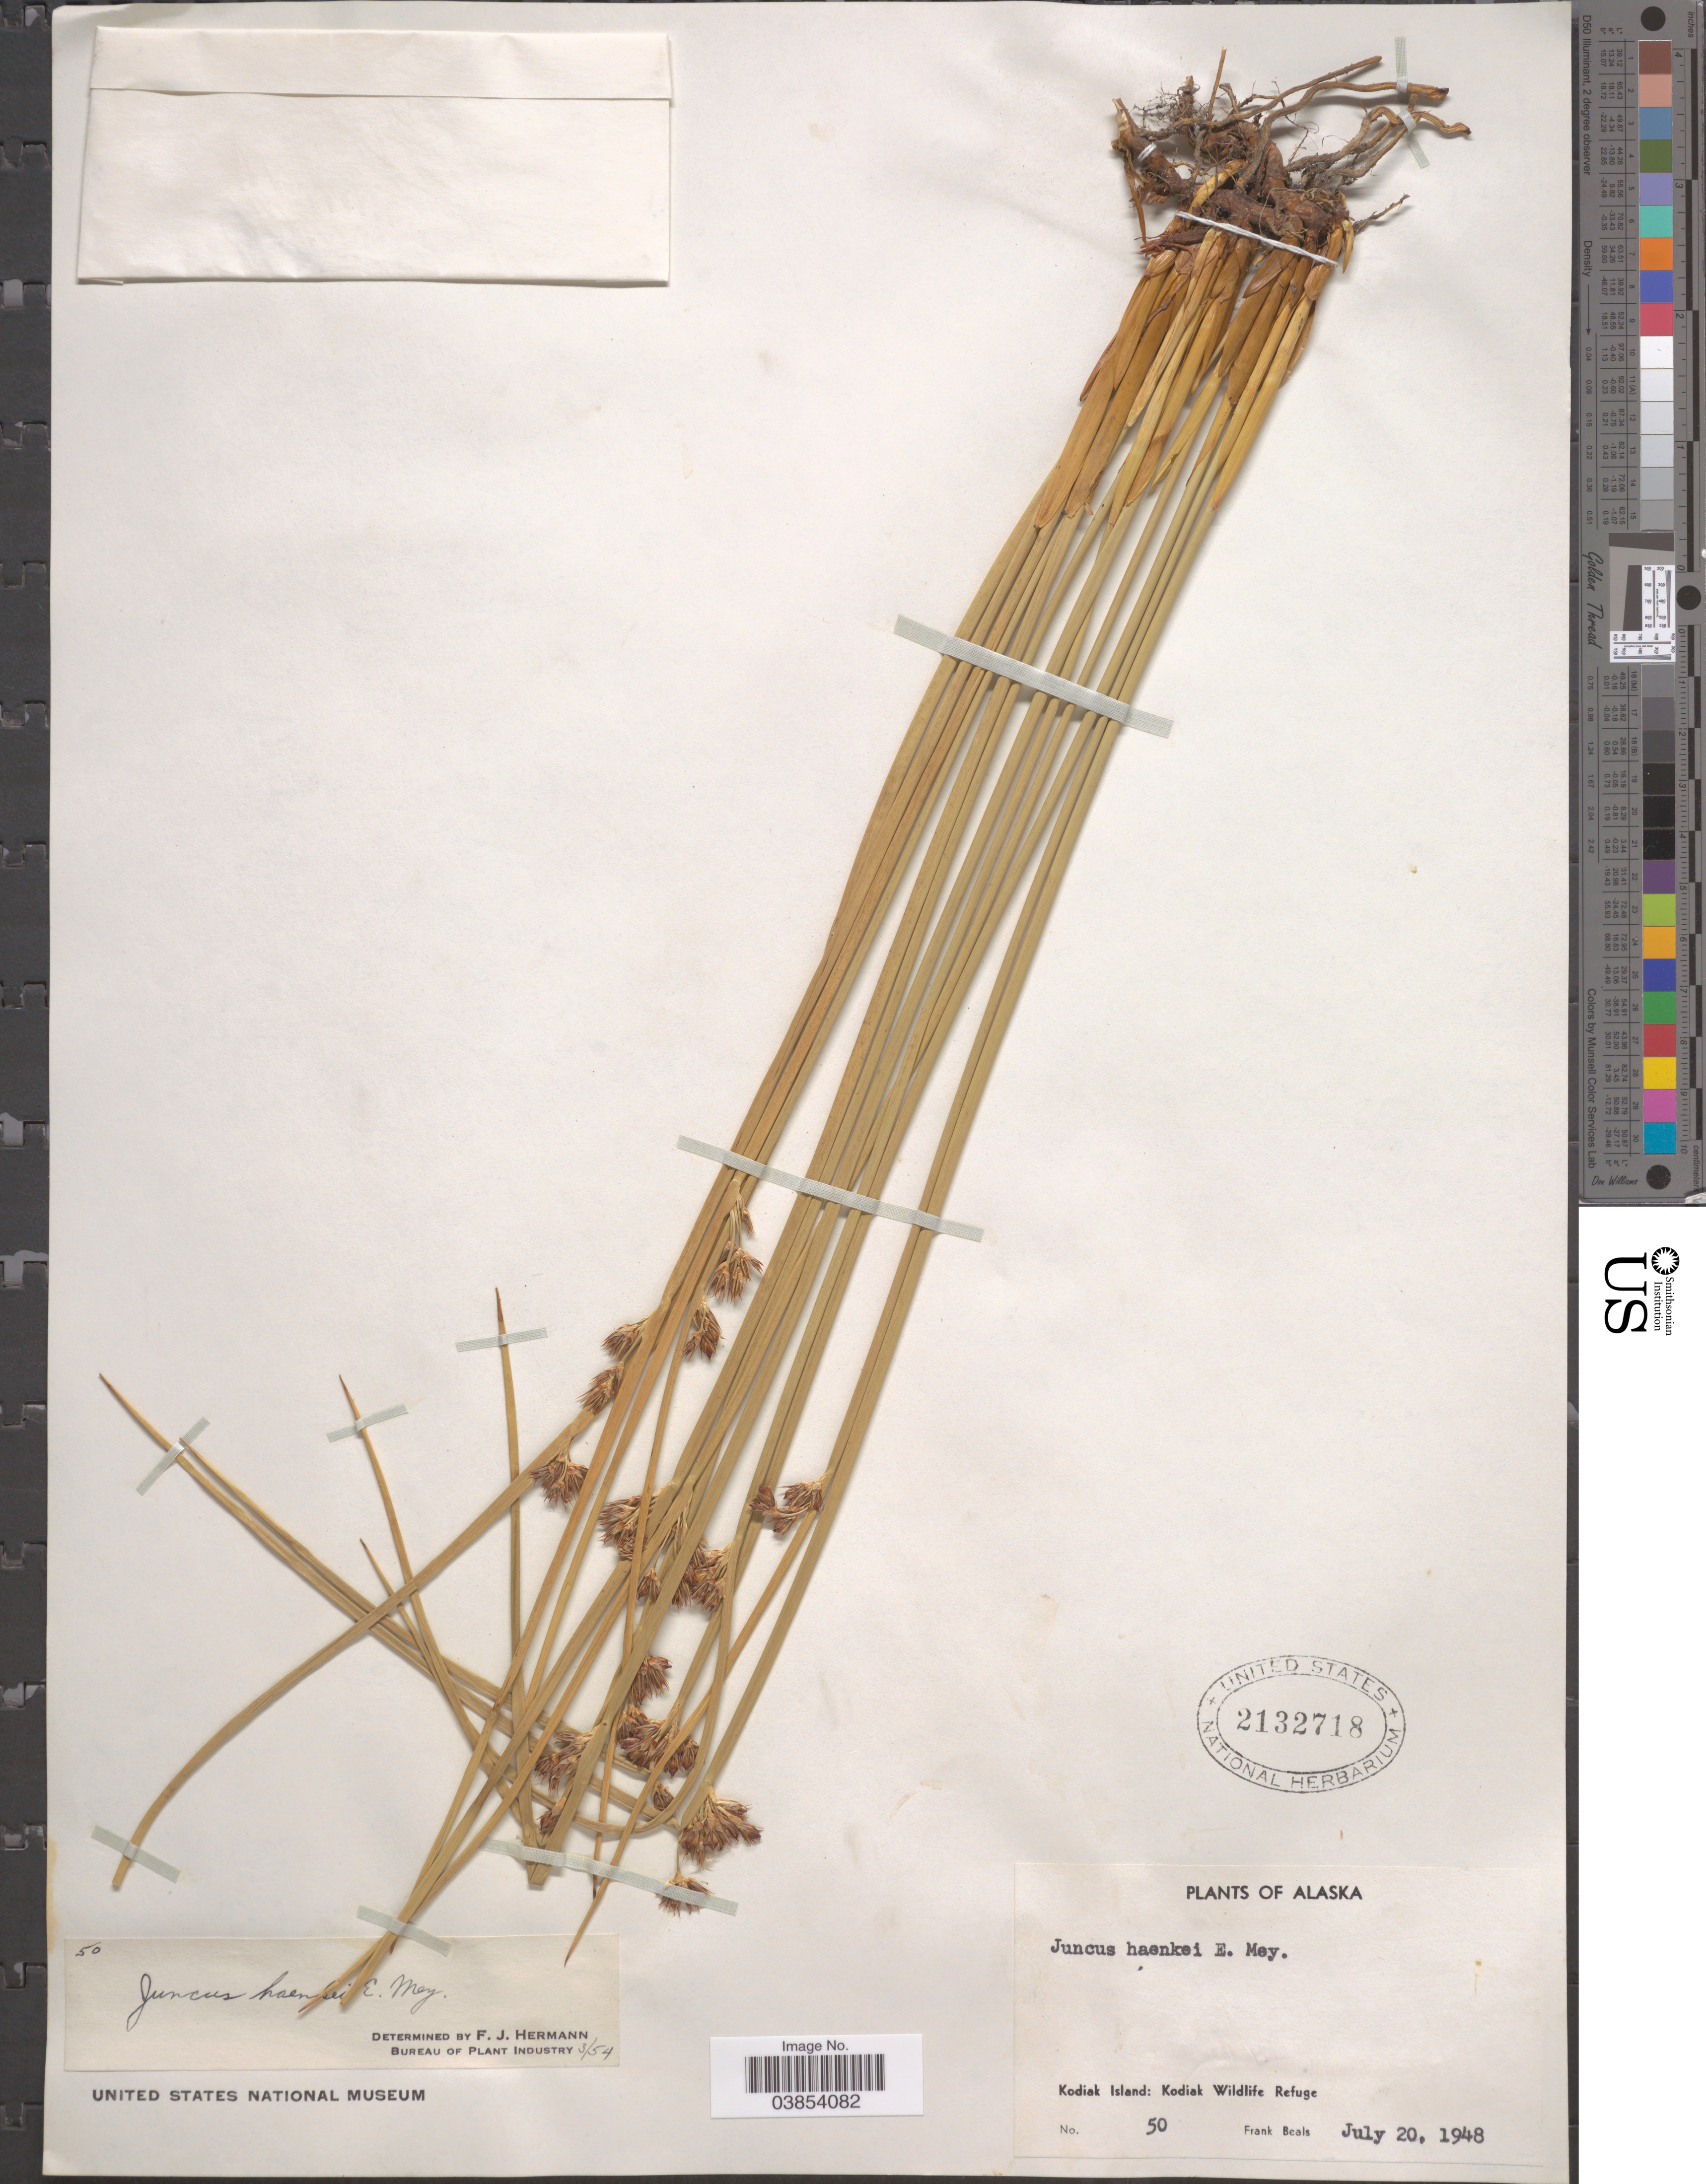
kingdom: Plantae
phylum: Tracheophyta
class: Liliopsida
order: Poales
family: Juncaceae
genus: Juncus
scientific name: Juncus haenkei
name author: E. Mey.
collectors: F. Beals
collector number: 50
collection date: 1948-07-20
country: United States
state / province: Alaska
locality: Kodiak Island: Kodiak Wildlife Refuge.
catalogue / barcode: US 2132718